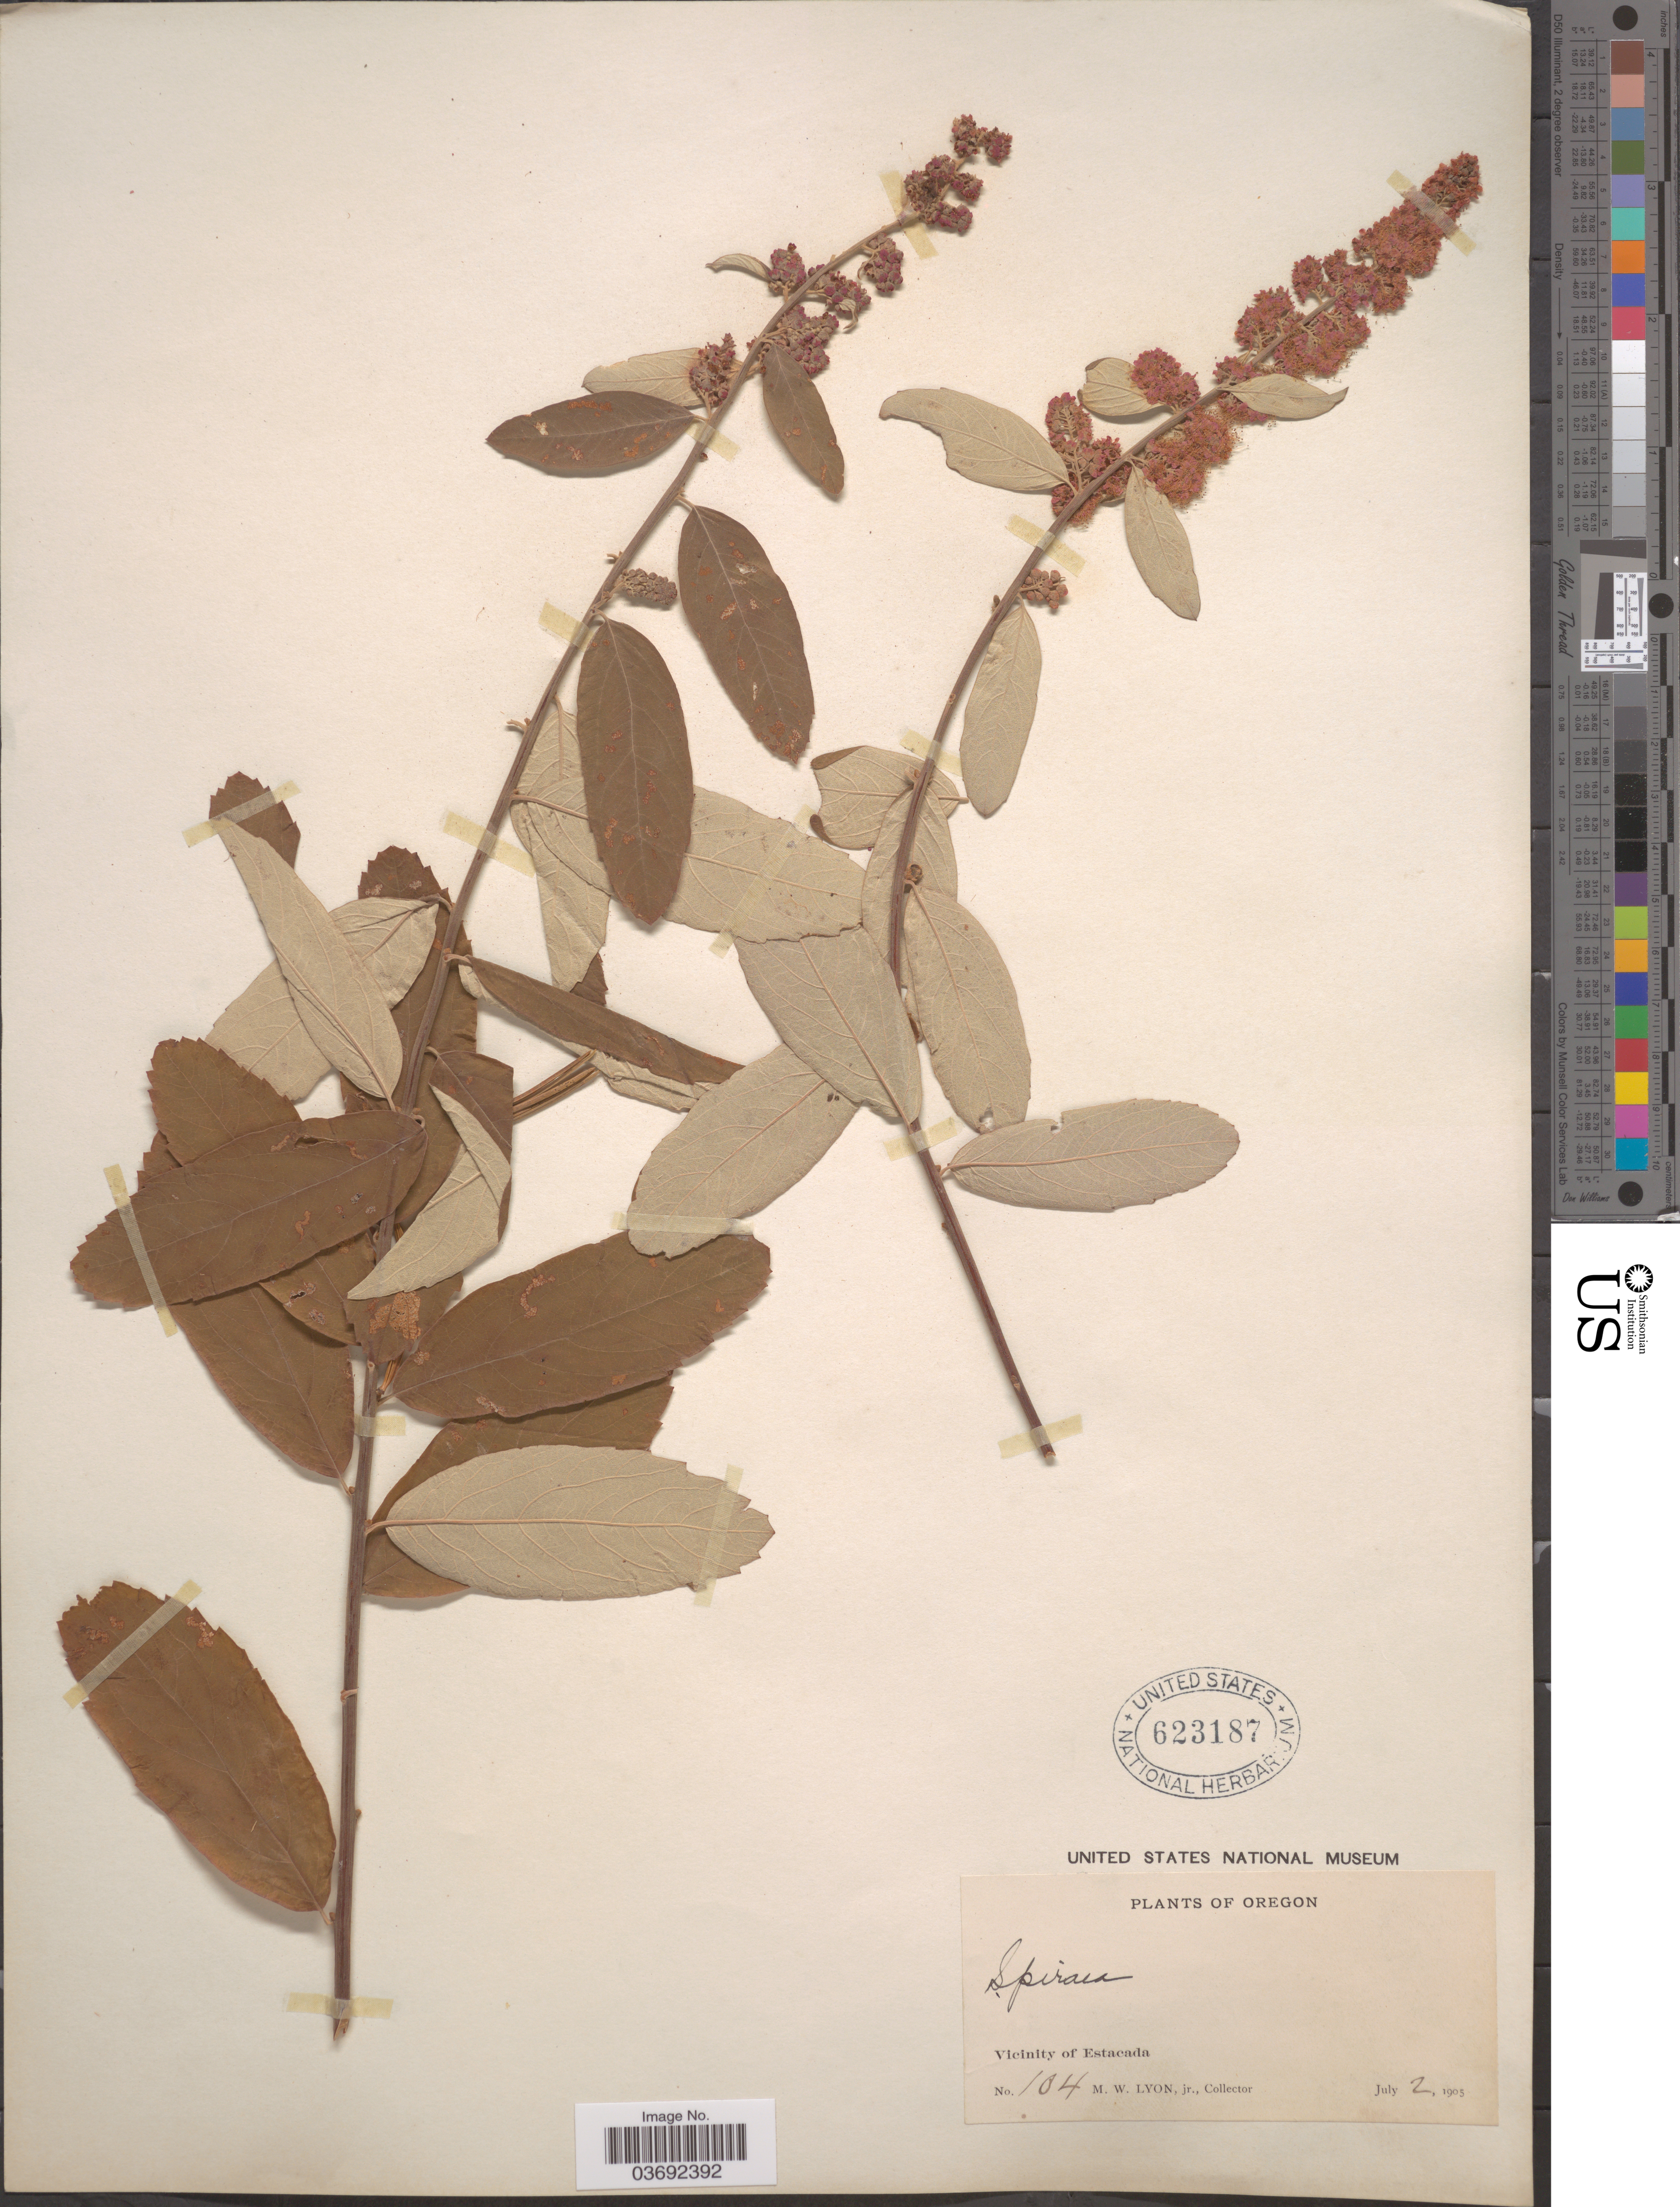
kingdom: Plantae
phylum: Tracheophyta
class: Magnoliopsida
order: Rosales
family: Rosaceae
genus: Spiraea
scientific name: Spiraea douglasii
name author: Hook.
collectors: M. Lyon Jr.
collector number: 104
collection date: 1905-07-02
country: United States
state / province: Oregon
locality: Vicinity of Estacada.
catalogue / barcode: US 623187